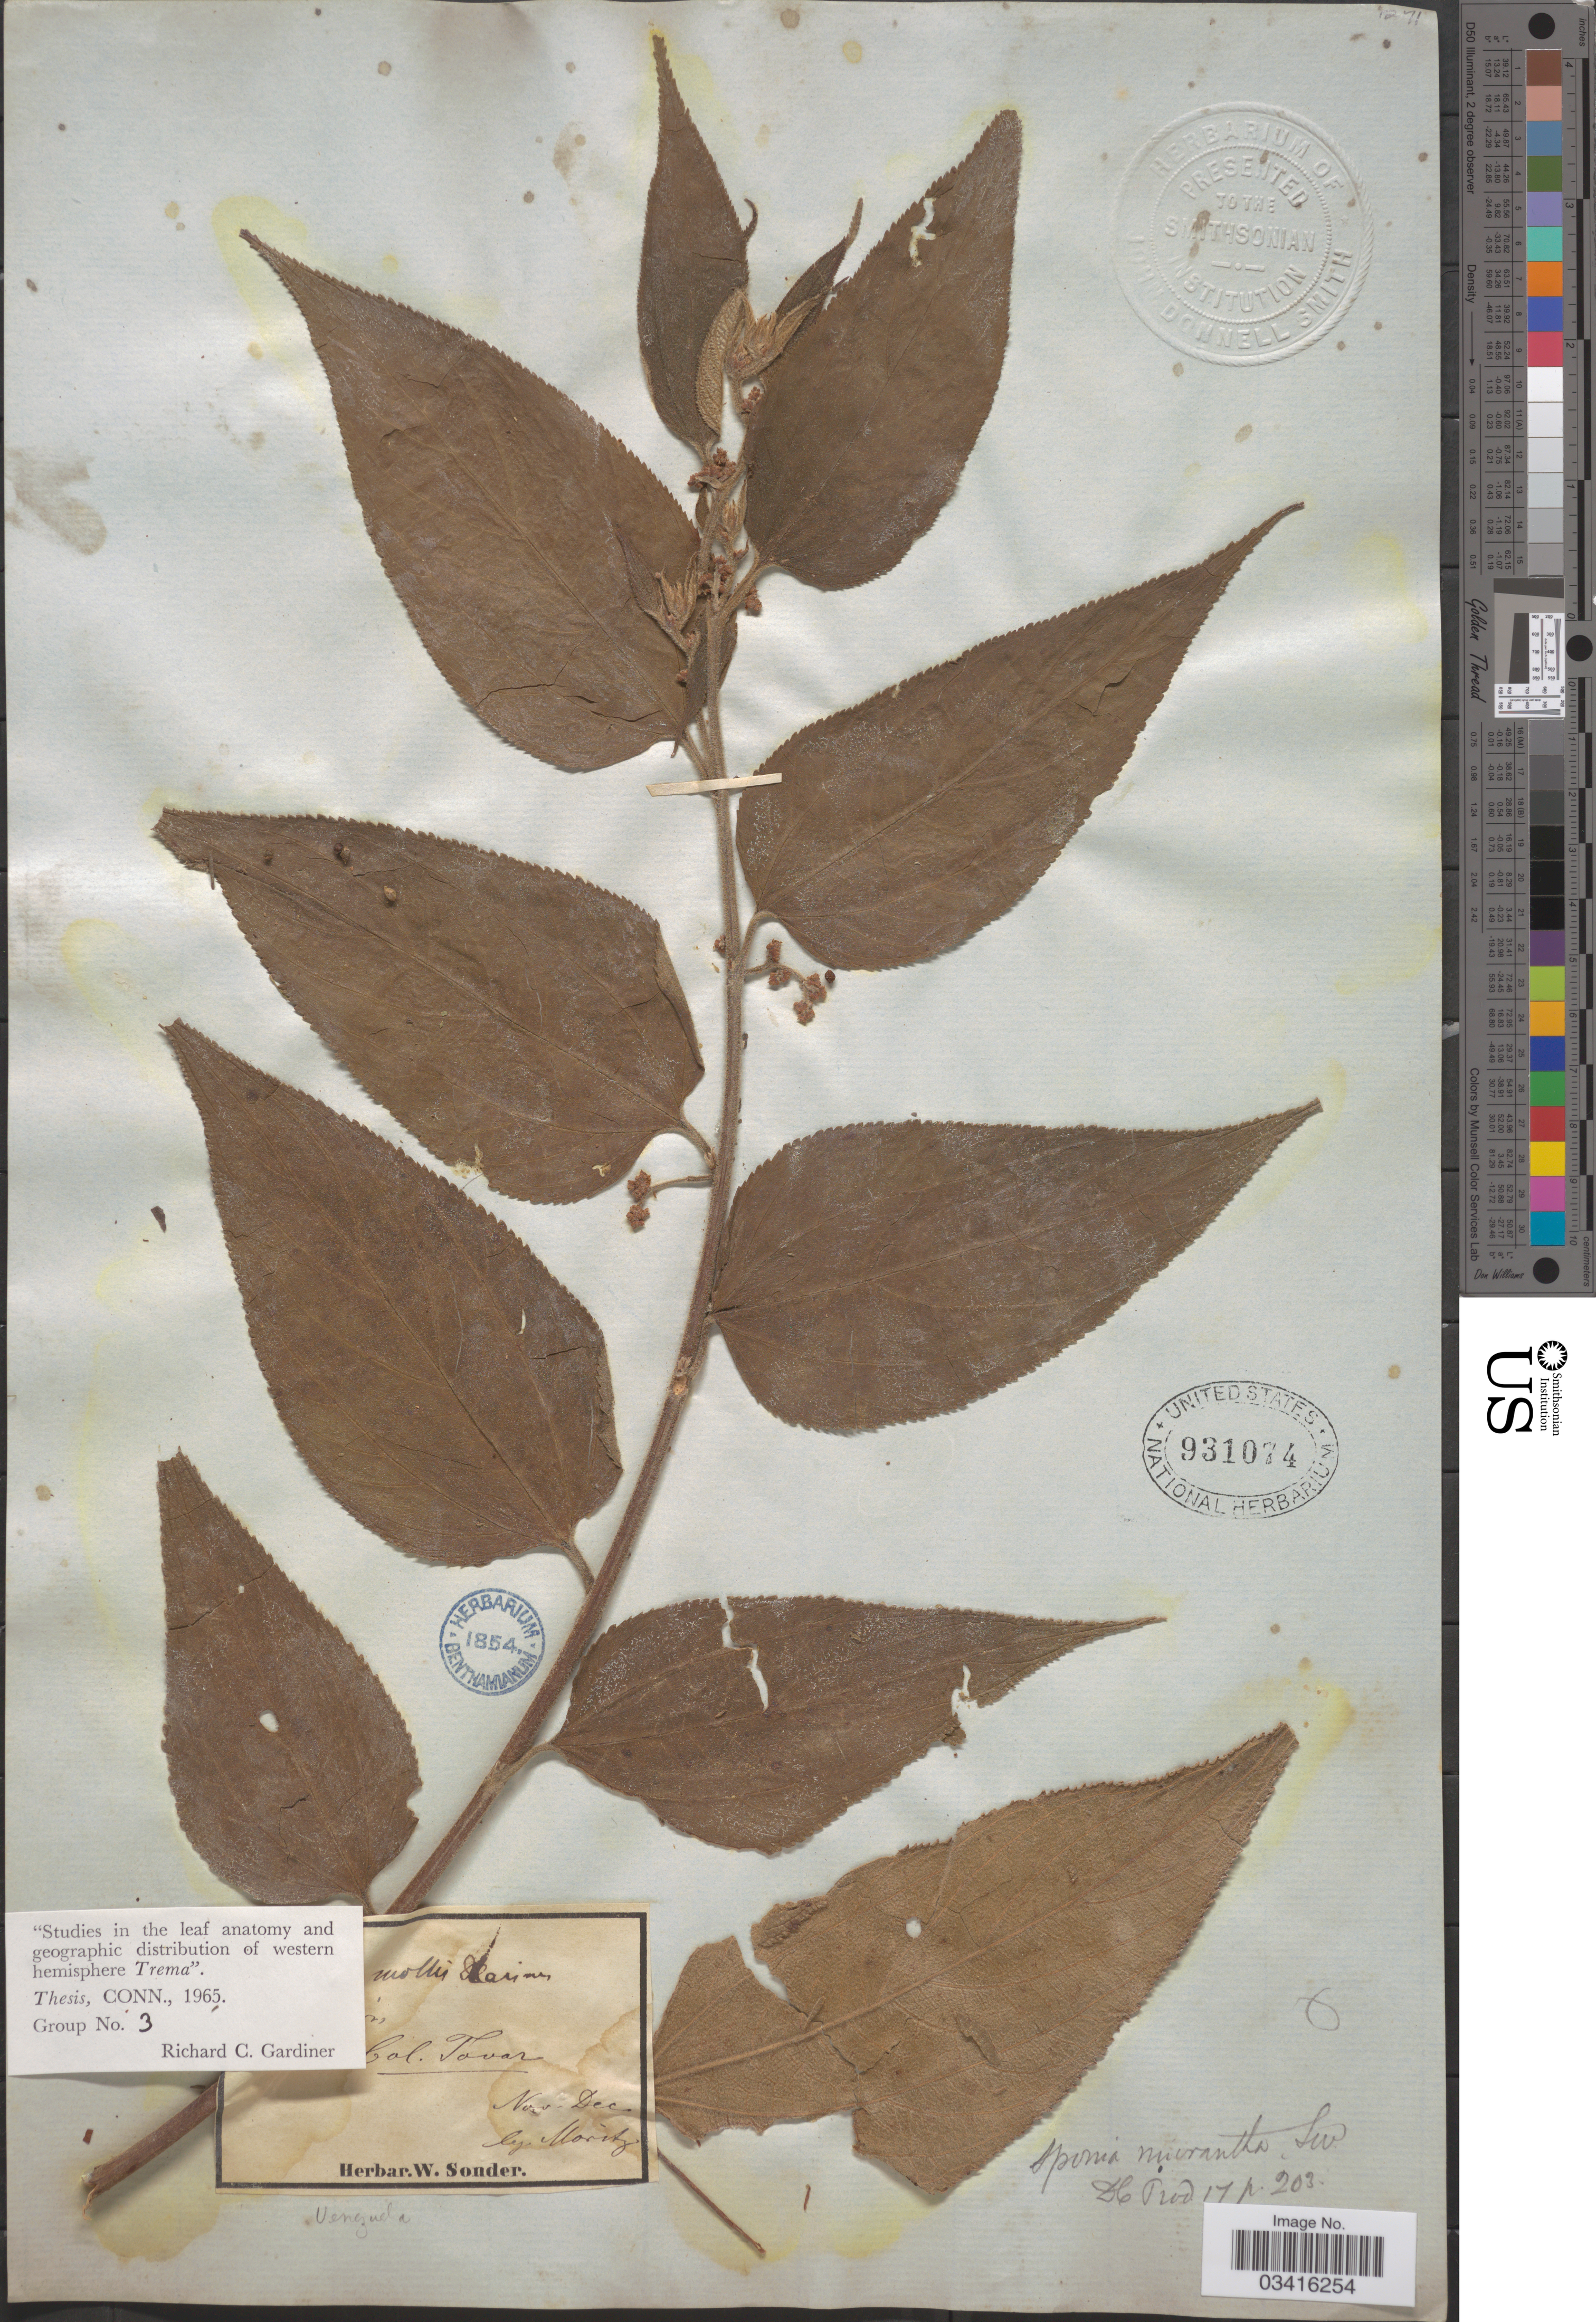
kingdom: Plantae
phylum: Tracheophyta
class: Magnoliopsida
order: Rosales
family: Cannabaceae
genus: Trema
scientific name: Trema micranthum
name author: (L.) Blume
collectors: Mortiz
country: Venezuela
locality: Col. Tovar.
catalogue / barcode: US 931074